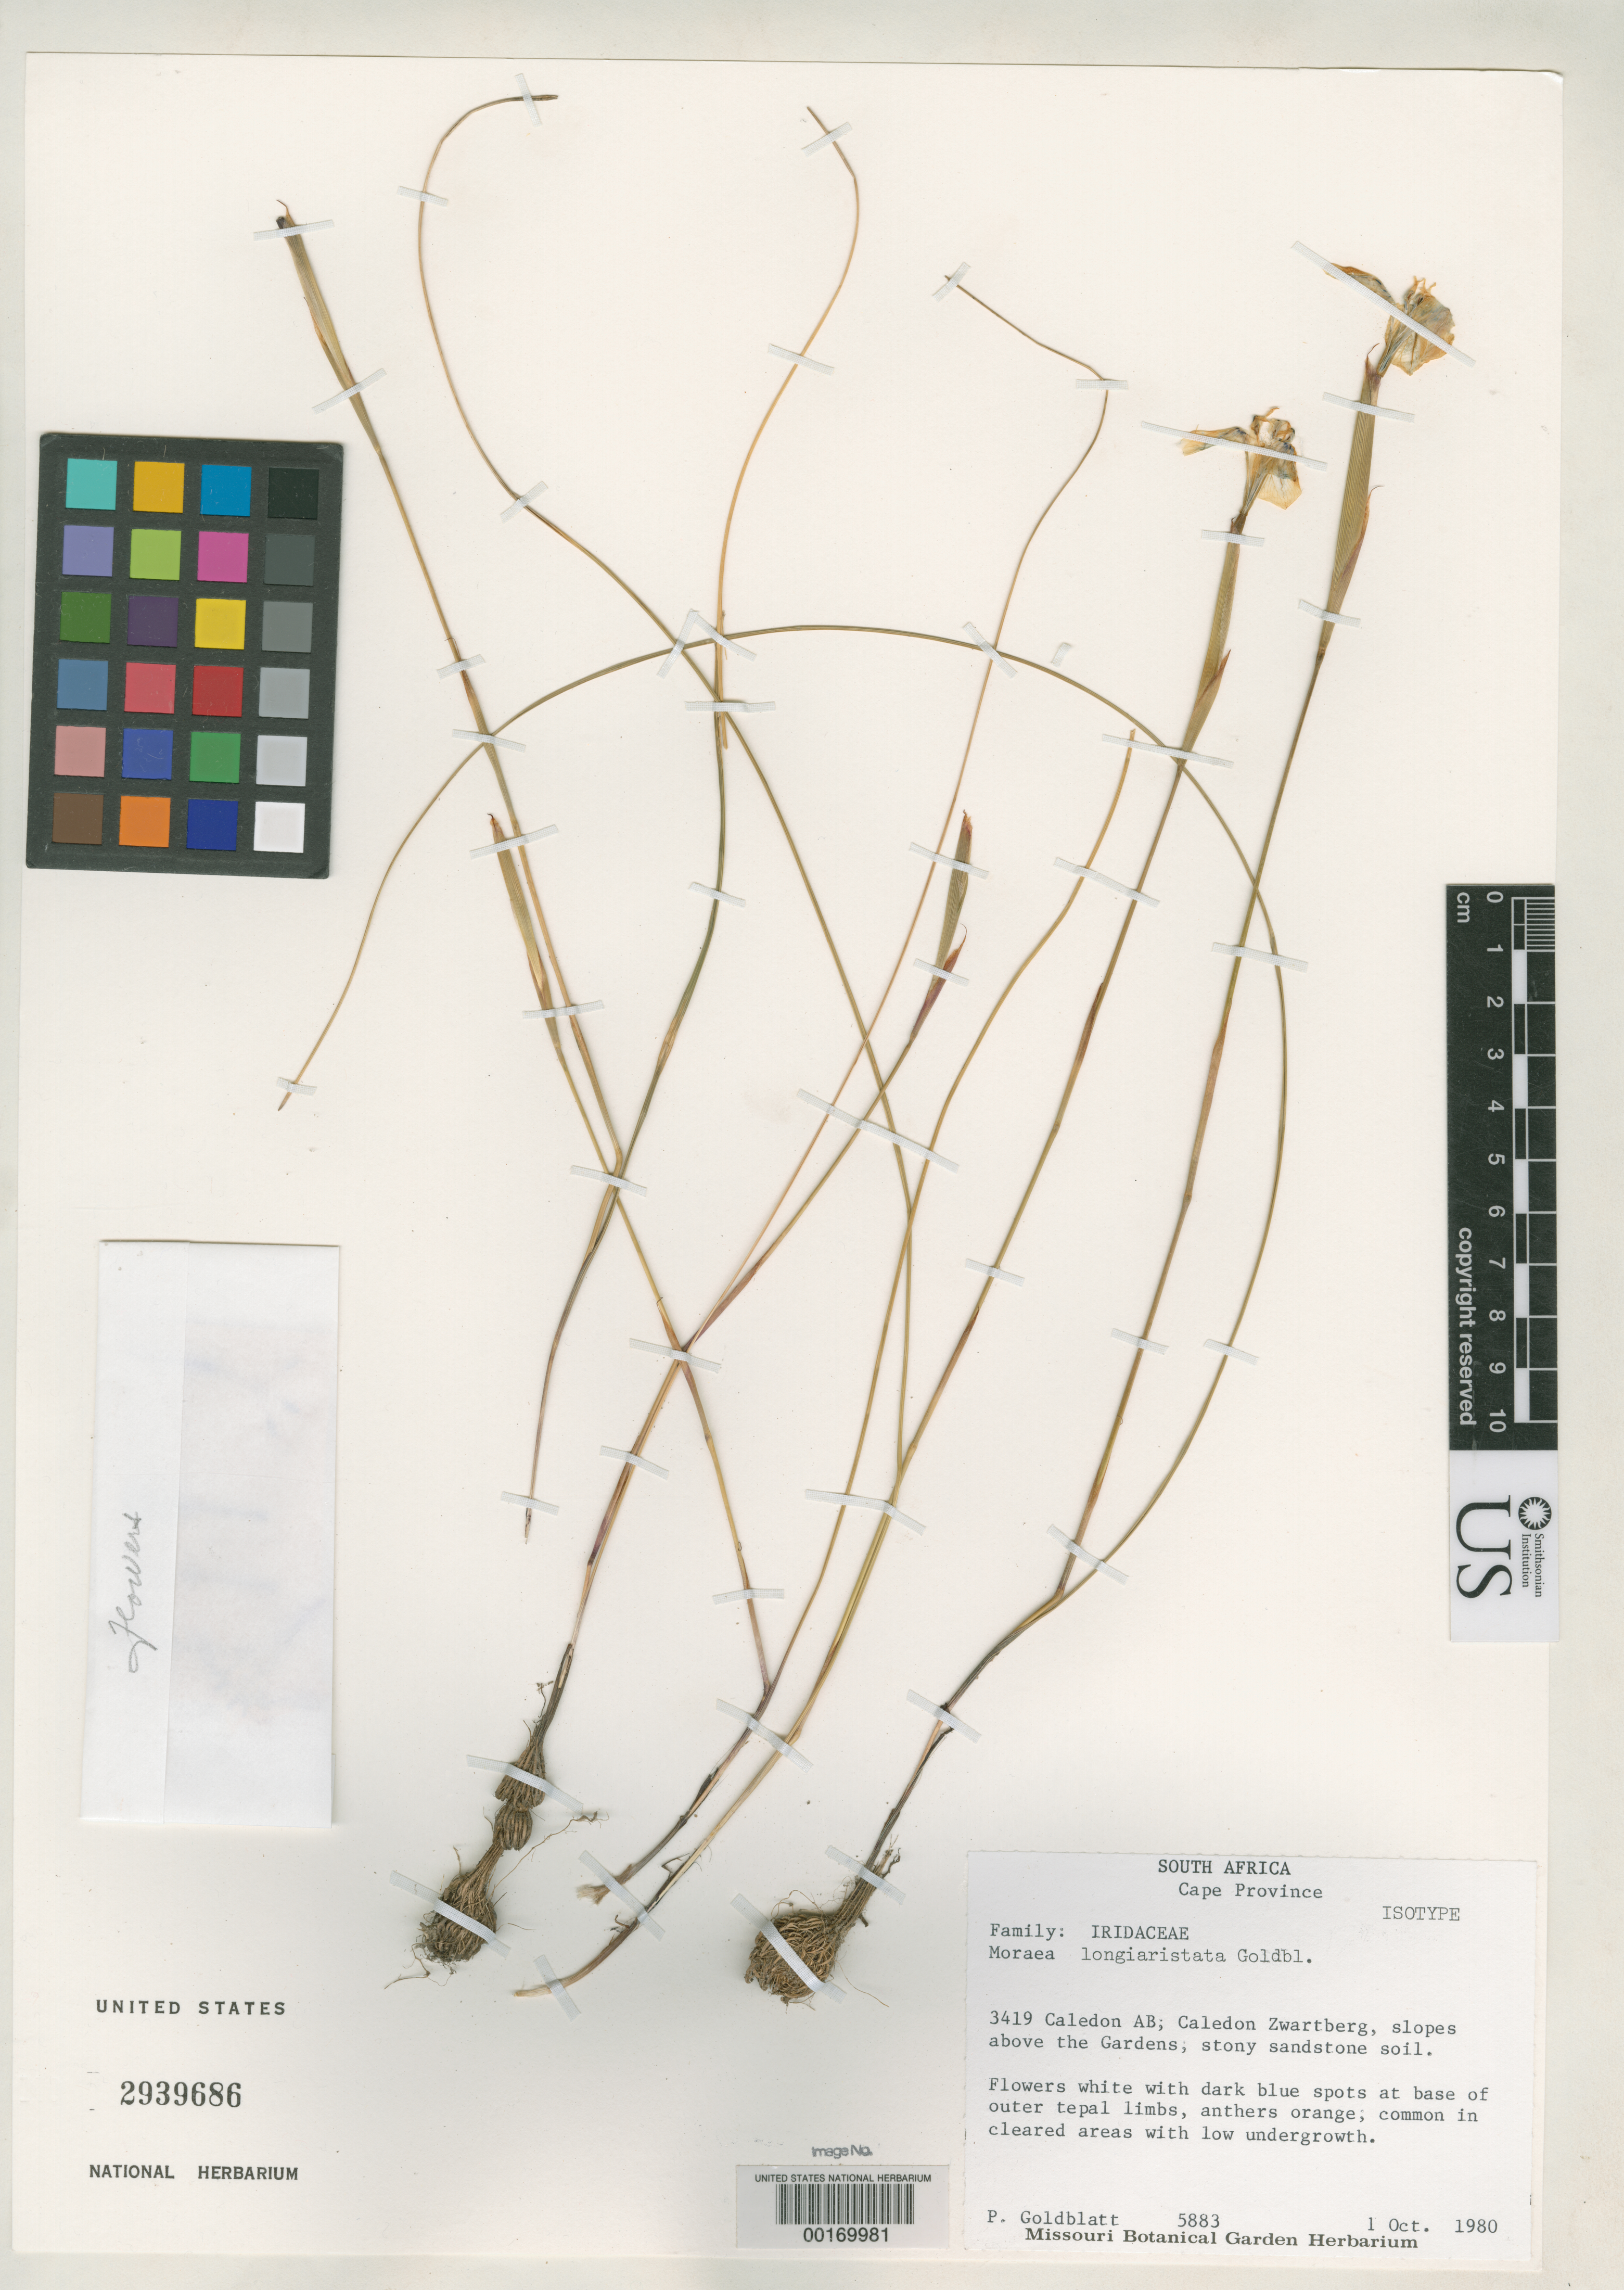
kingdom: Plantae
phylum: Tracheophyta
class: Liliopsida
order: Asparagales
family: Iridaceae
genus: Moraea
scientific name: Moraea longiaristata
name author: Goldblatt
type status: Isotype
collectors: P. Goldblatt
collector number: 5883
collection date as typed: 01 Oct 1980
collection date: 1980-10-01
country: South Africa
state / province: Western Cape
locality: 34.19 Caledon AB, Caledon Zwartberg, slopes above gardens.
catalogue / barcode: US 2939686